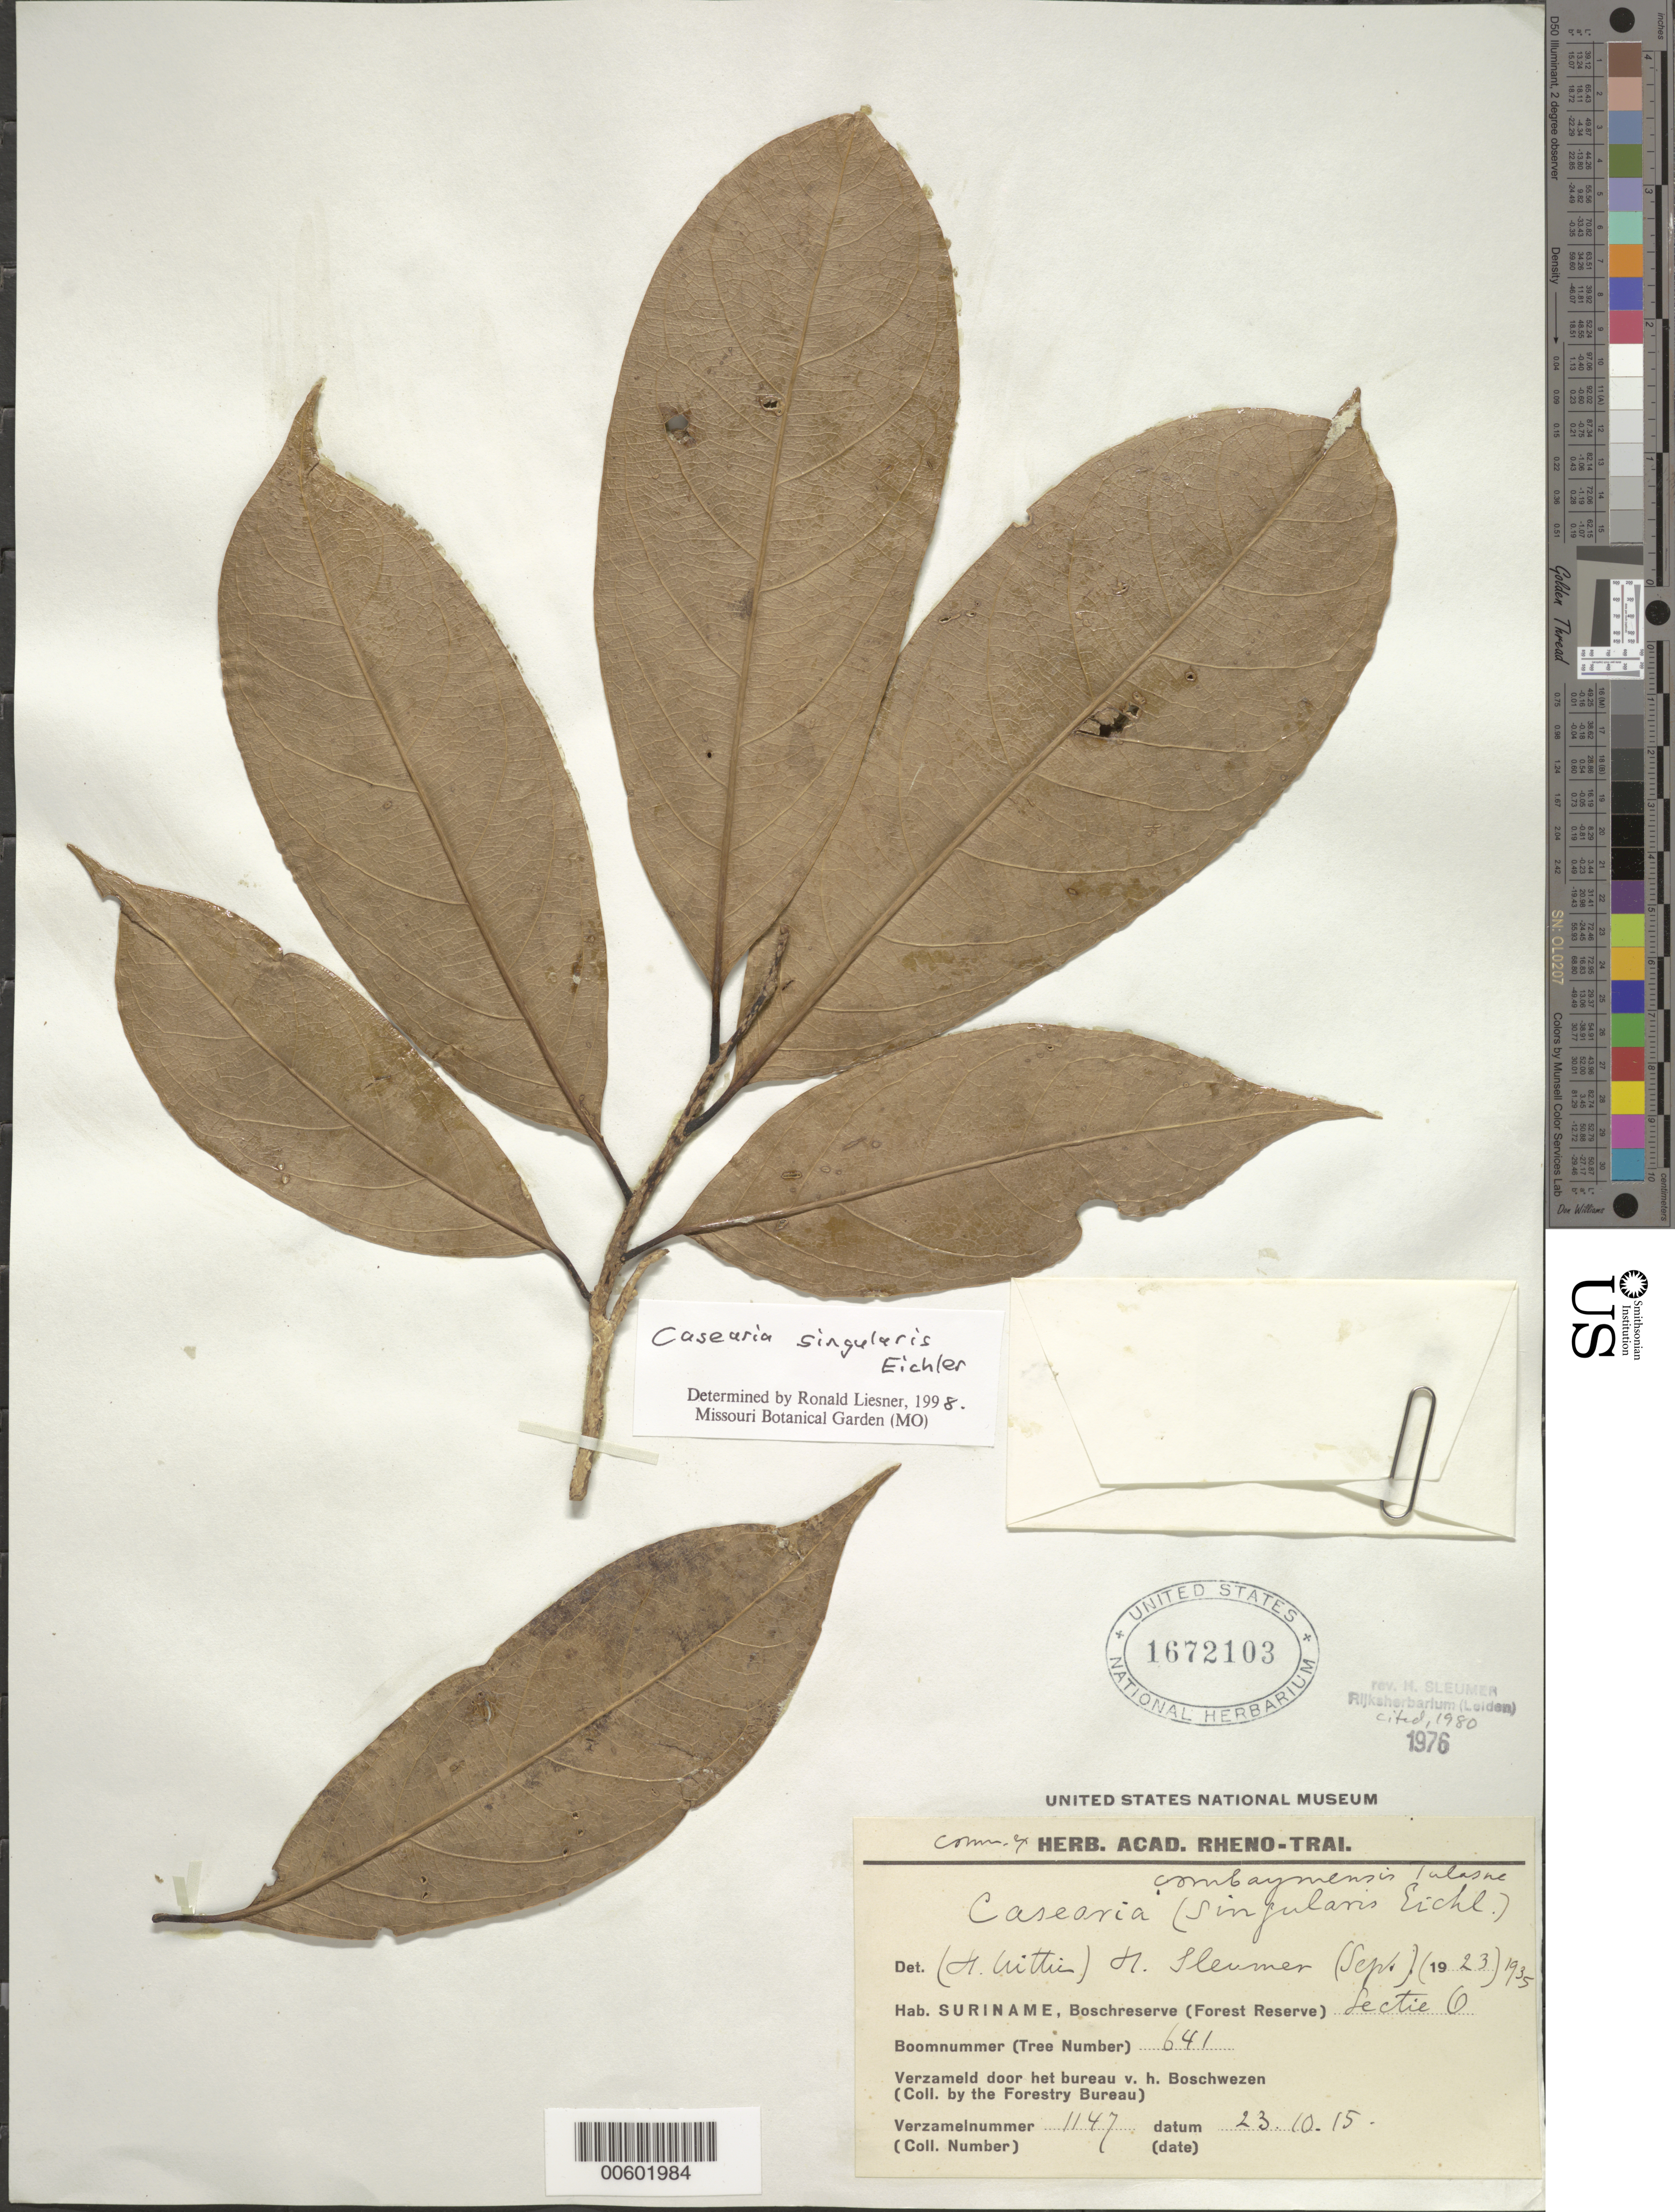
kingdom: Plantae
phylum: Tracheophyta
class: Magnoliopsida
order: Malpighiales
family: Salicaceae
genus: Casearia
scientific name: Casearia singularis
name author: Eichler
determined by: Liesner, R. L.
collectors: Forestry Bureau-Surinam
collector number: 1147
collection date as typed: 23-Oct-15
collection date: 1915-10-23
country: Suriname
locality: Forest Reserve, Sectie O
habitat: Forest reserve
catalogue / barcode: US 1672103